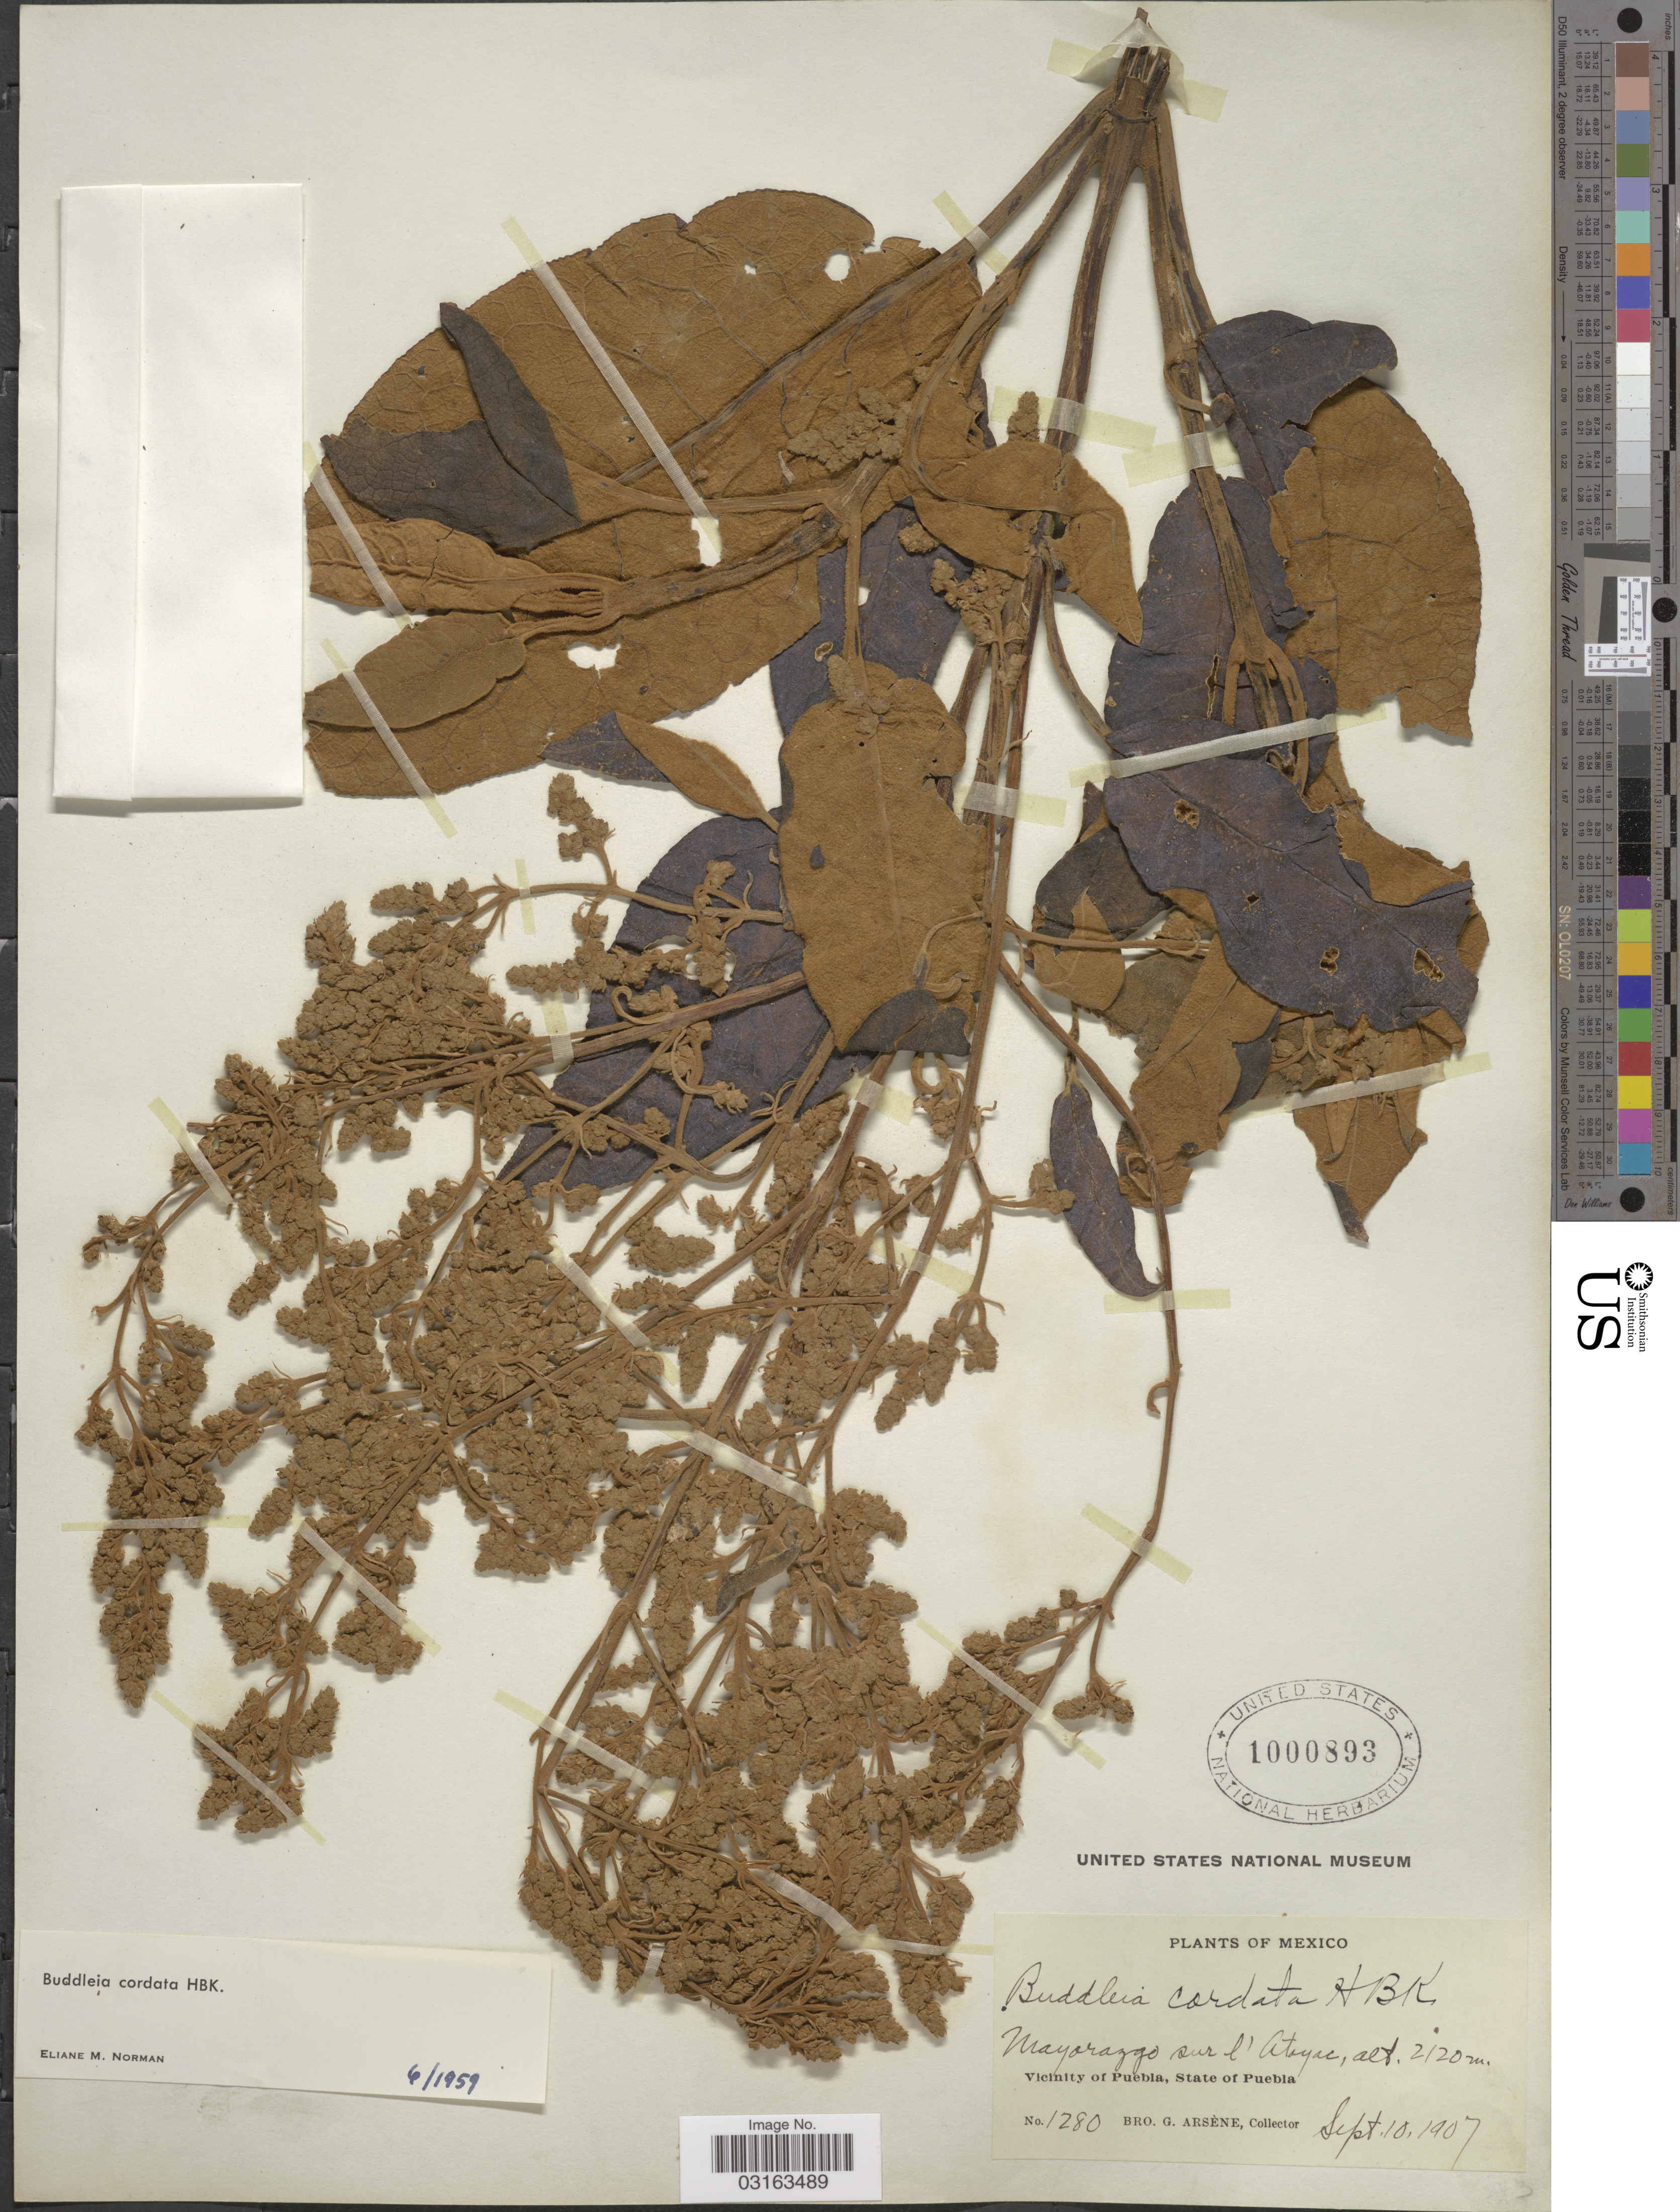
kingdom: Plantae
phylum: Tracheophyta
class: Magnoliopsida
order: Lamiales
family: Scrophulariaceae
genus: Buddleja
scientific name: Buddleja cordata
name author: Kunth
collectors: Bro. G. Arsène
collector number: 1280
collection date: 1907-09-10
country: Mexico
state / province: Puebla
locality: Mayorazgo sur l'Atoyac. Vicinity of Puebla.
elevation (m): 2120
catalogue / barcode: US 1000893